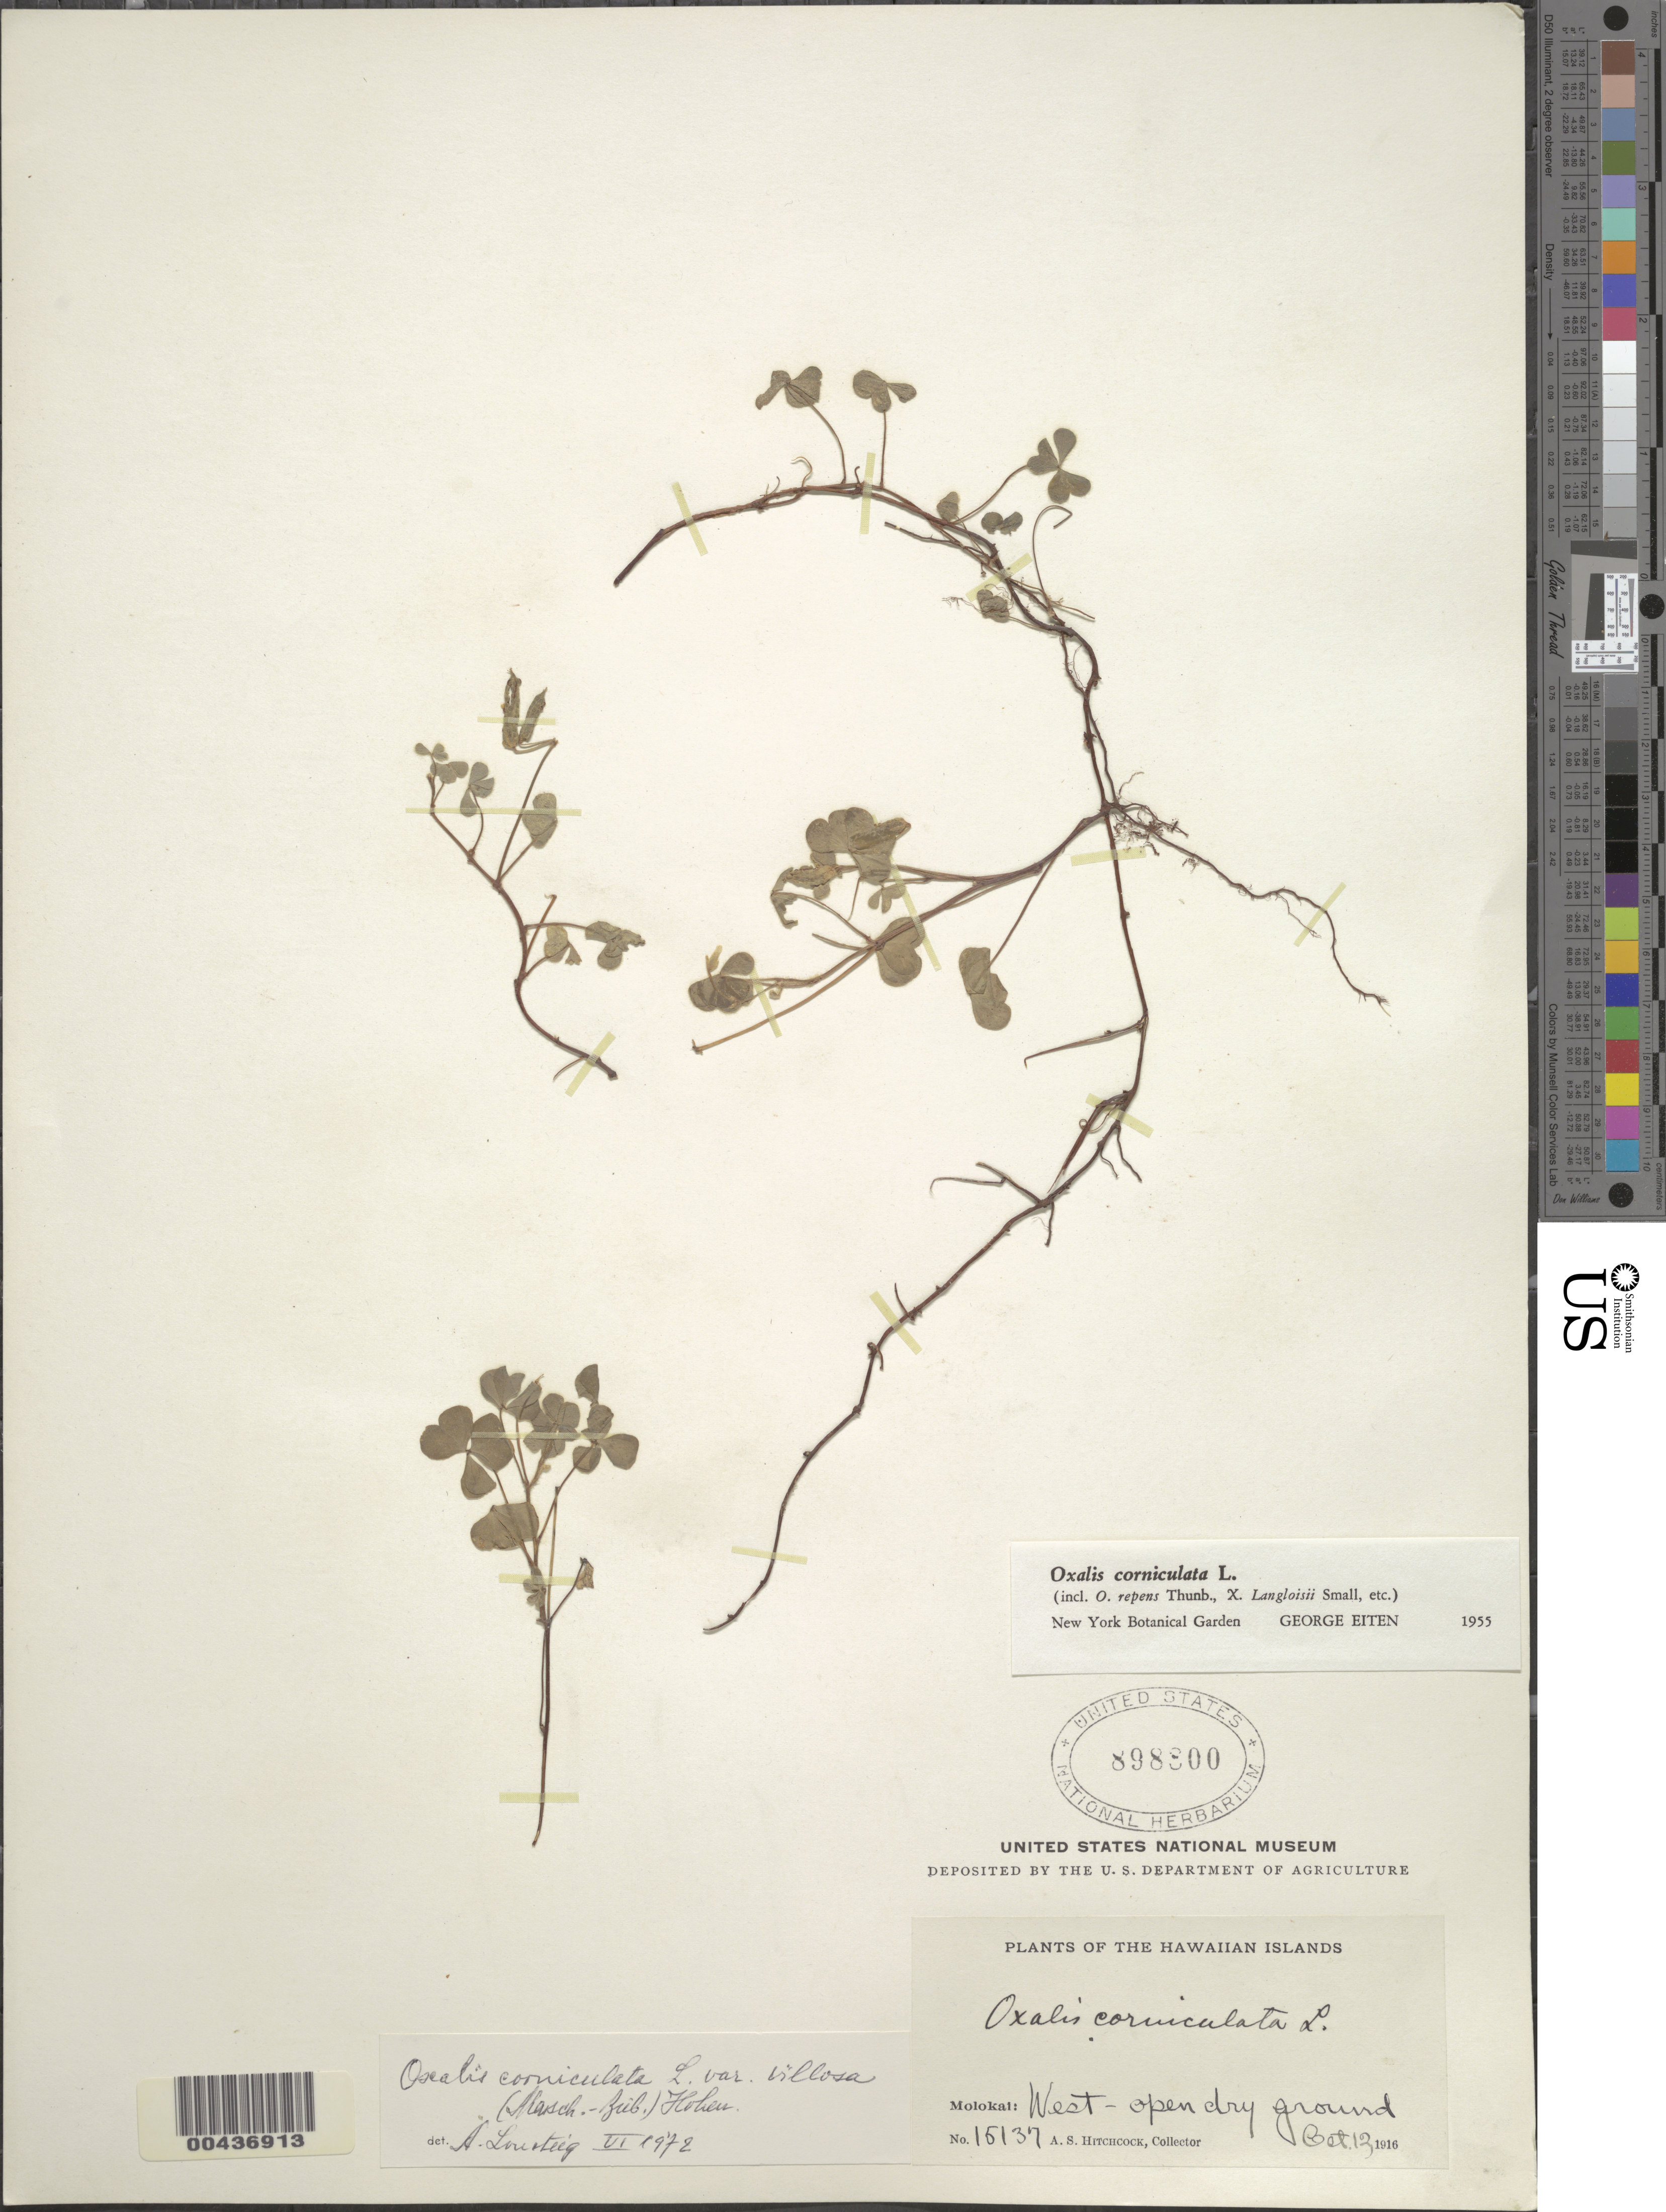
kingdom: Plantae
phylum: Tracheophyta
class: Magnoliopsida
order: Oxalidales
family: Oxalidaceae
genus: Oxalis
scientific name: Oxalis corniculata var. villosa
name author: (M. Bieb.) Hohen.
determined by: Eiten, G.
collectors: A. S. Hitchcock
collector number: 15137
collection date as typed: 12 Oct 1916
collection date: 1916-10-12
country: United States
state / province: Hawaii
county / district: Maui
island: Moloka'i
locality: W Molokai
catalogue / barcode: US 898800